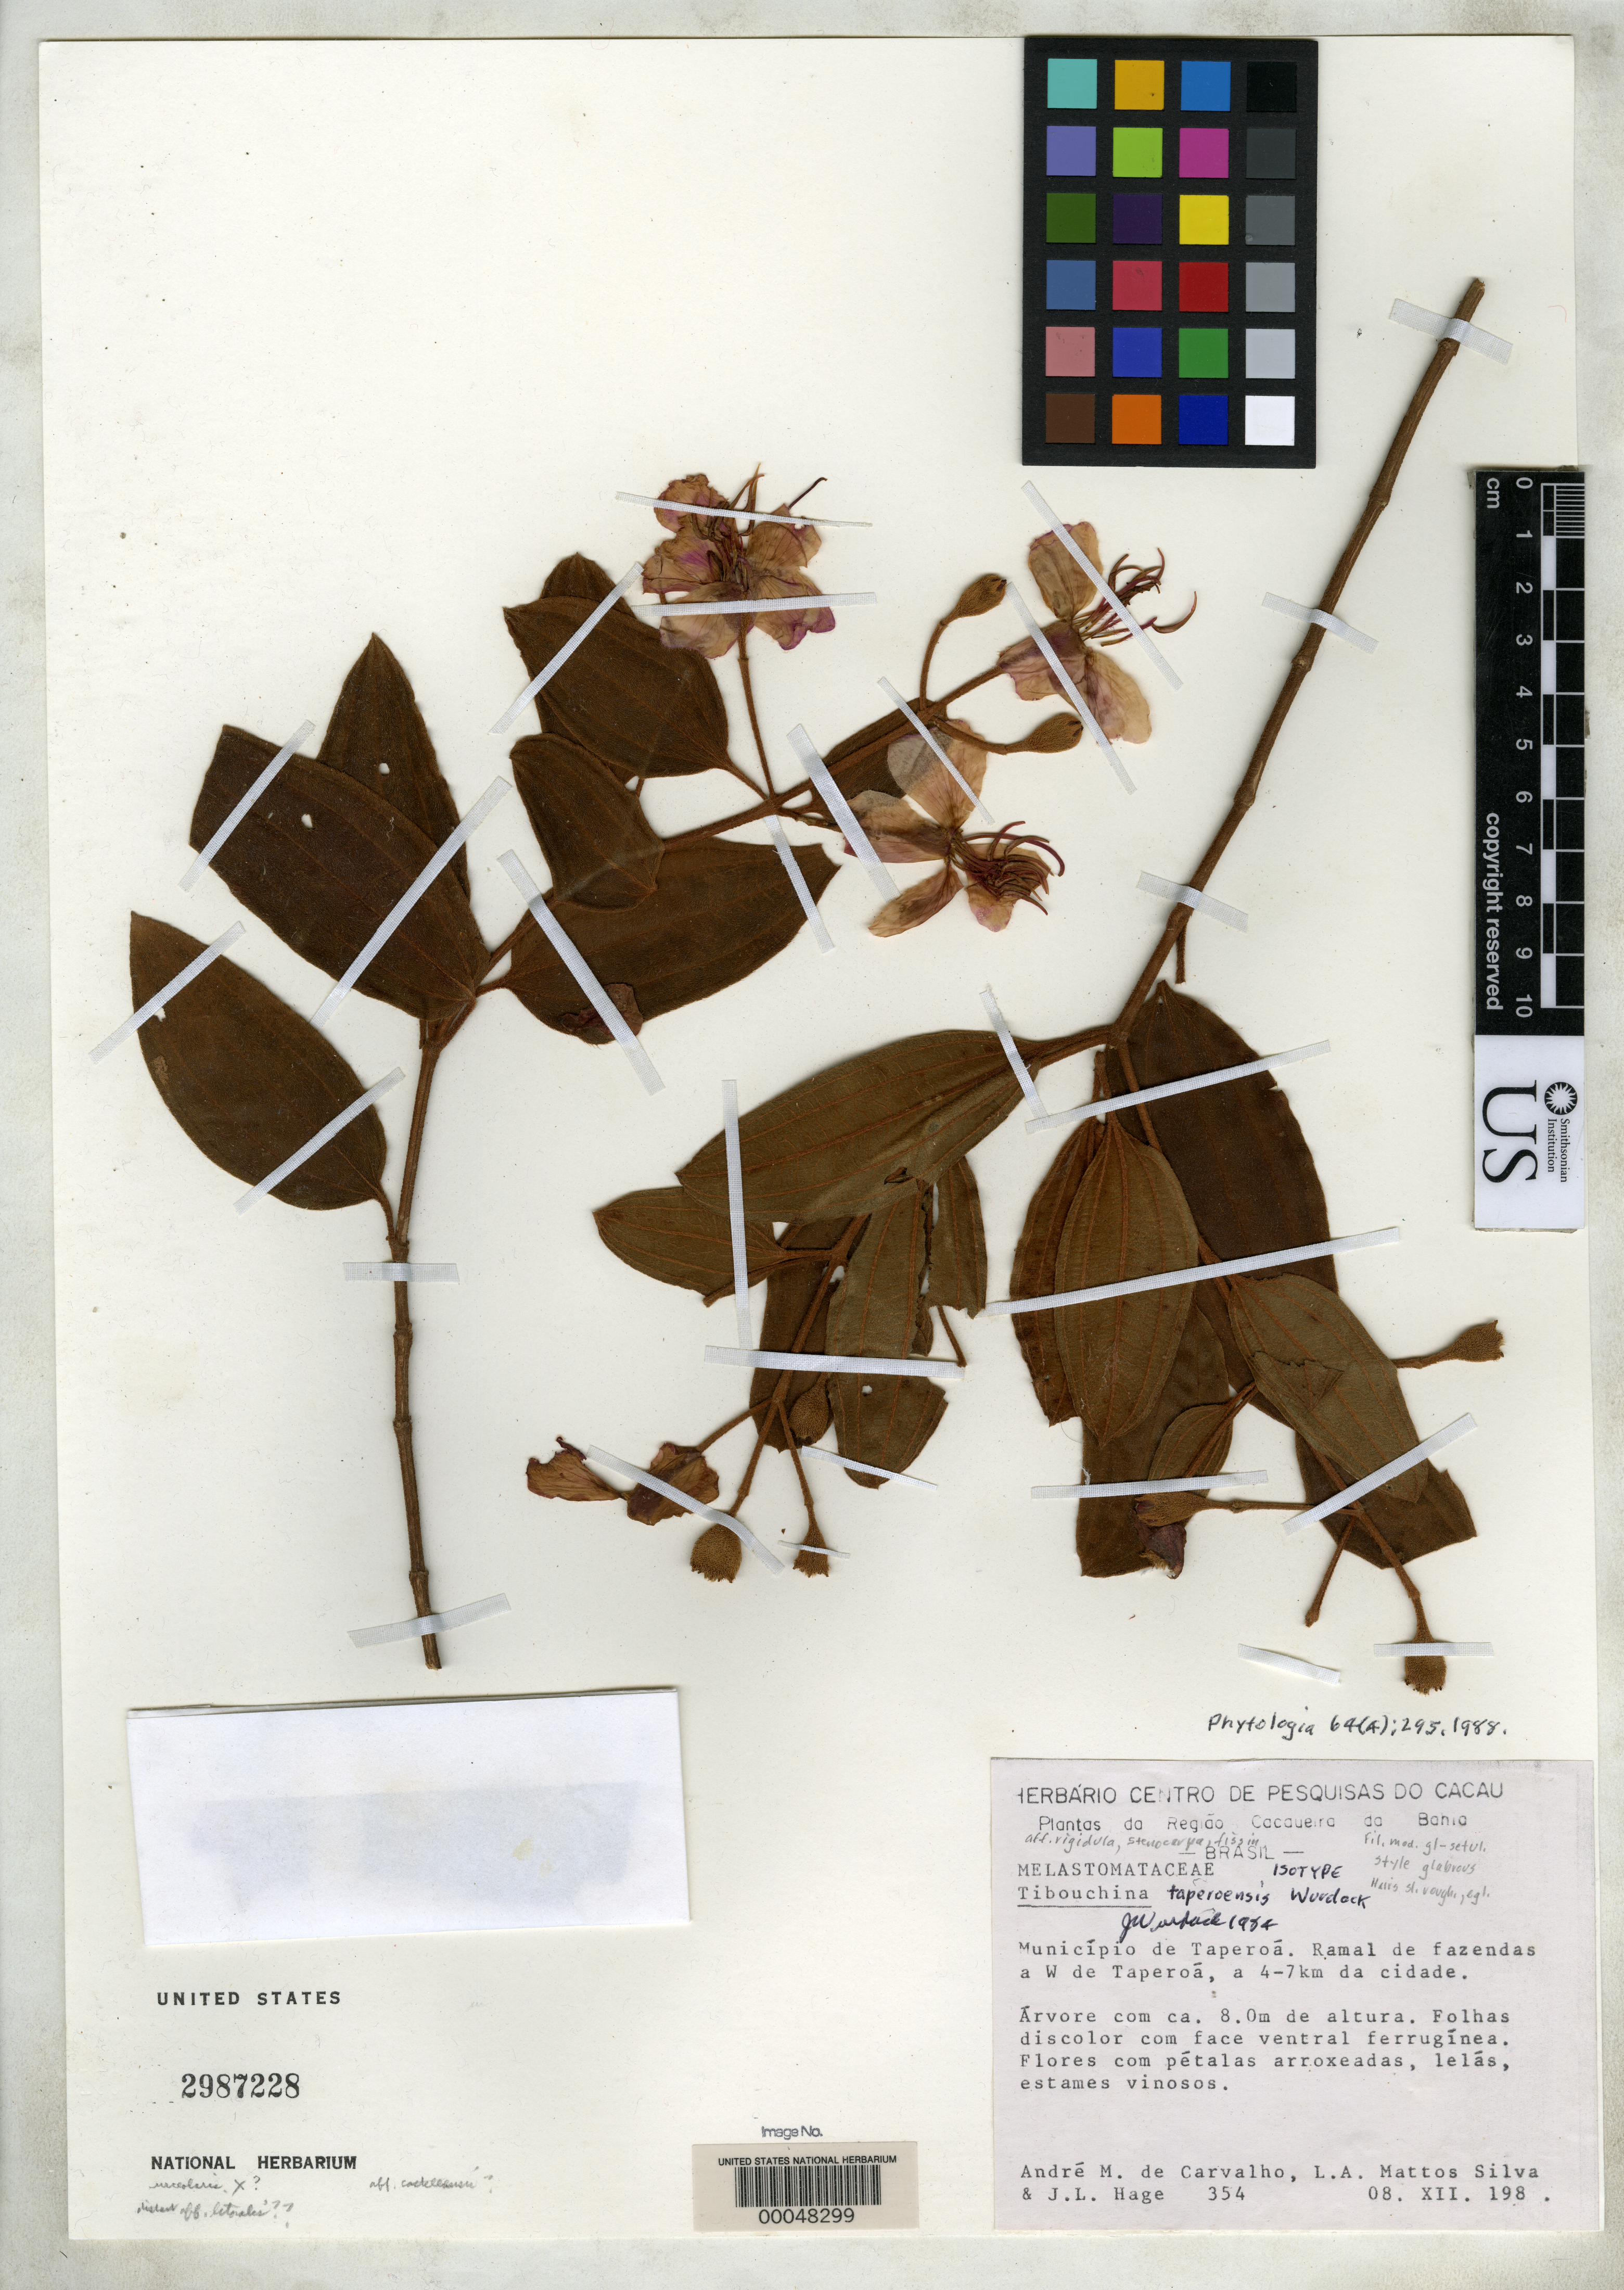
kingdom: Plantae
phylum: Tracheophyta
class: Magnoliopsida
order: Myrtales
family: Melastomataceae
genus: Tibouchina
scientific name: Tibouchina taperoensis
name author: Wurdack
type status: Isotype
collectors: A. M. Carvalho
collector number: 354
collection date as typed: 08 Dec 198-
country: Brazil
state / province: Bahia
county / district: Taperoá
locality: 4-7 km W of Taperoá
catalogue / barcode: US 2987228